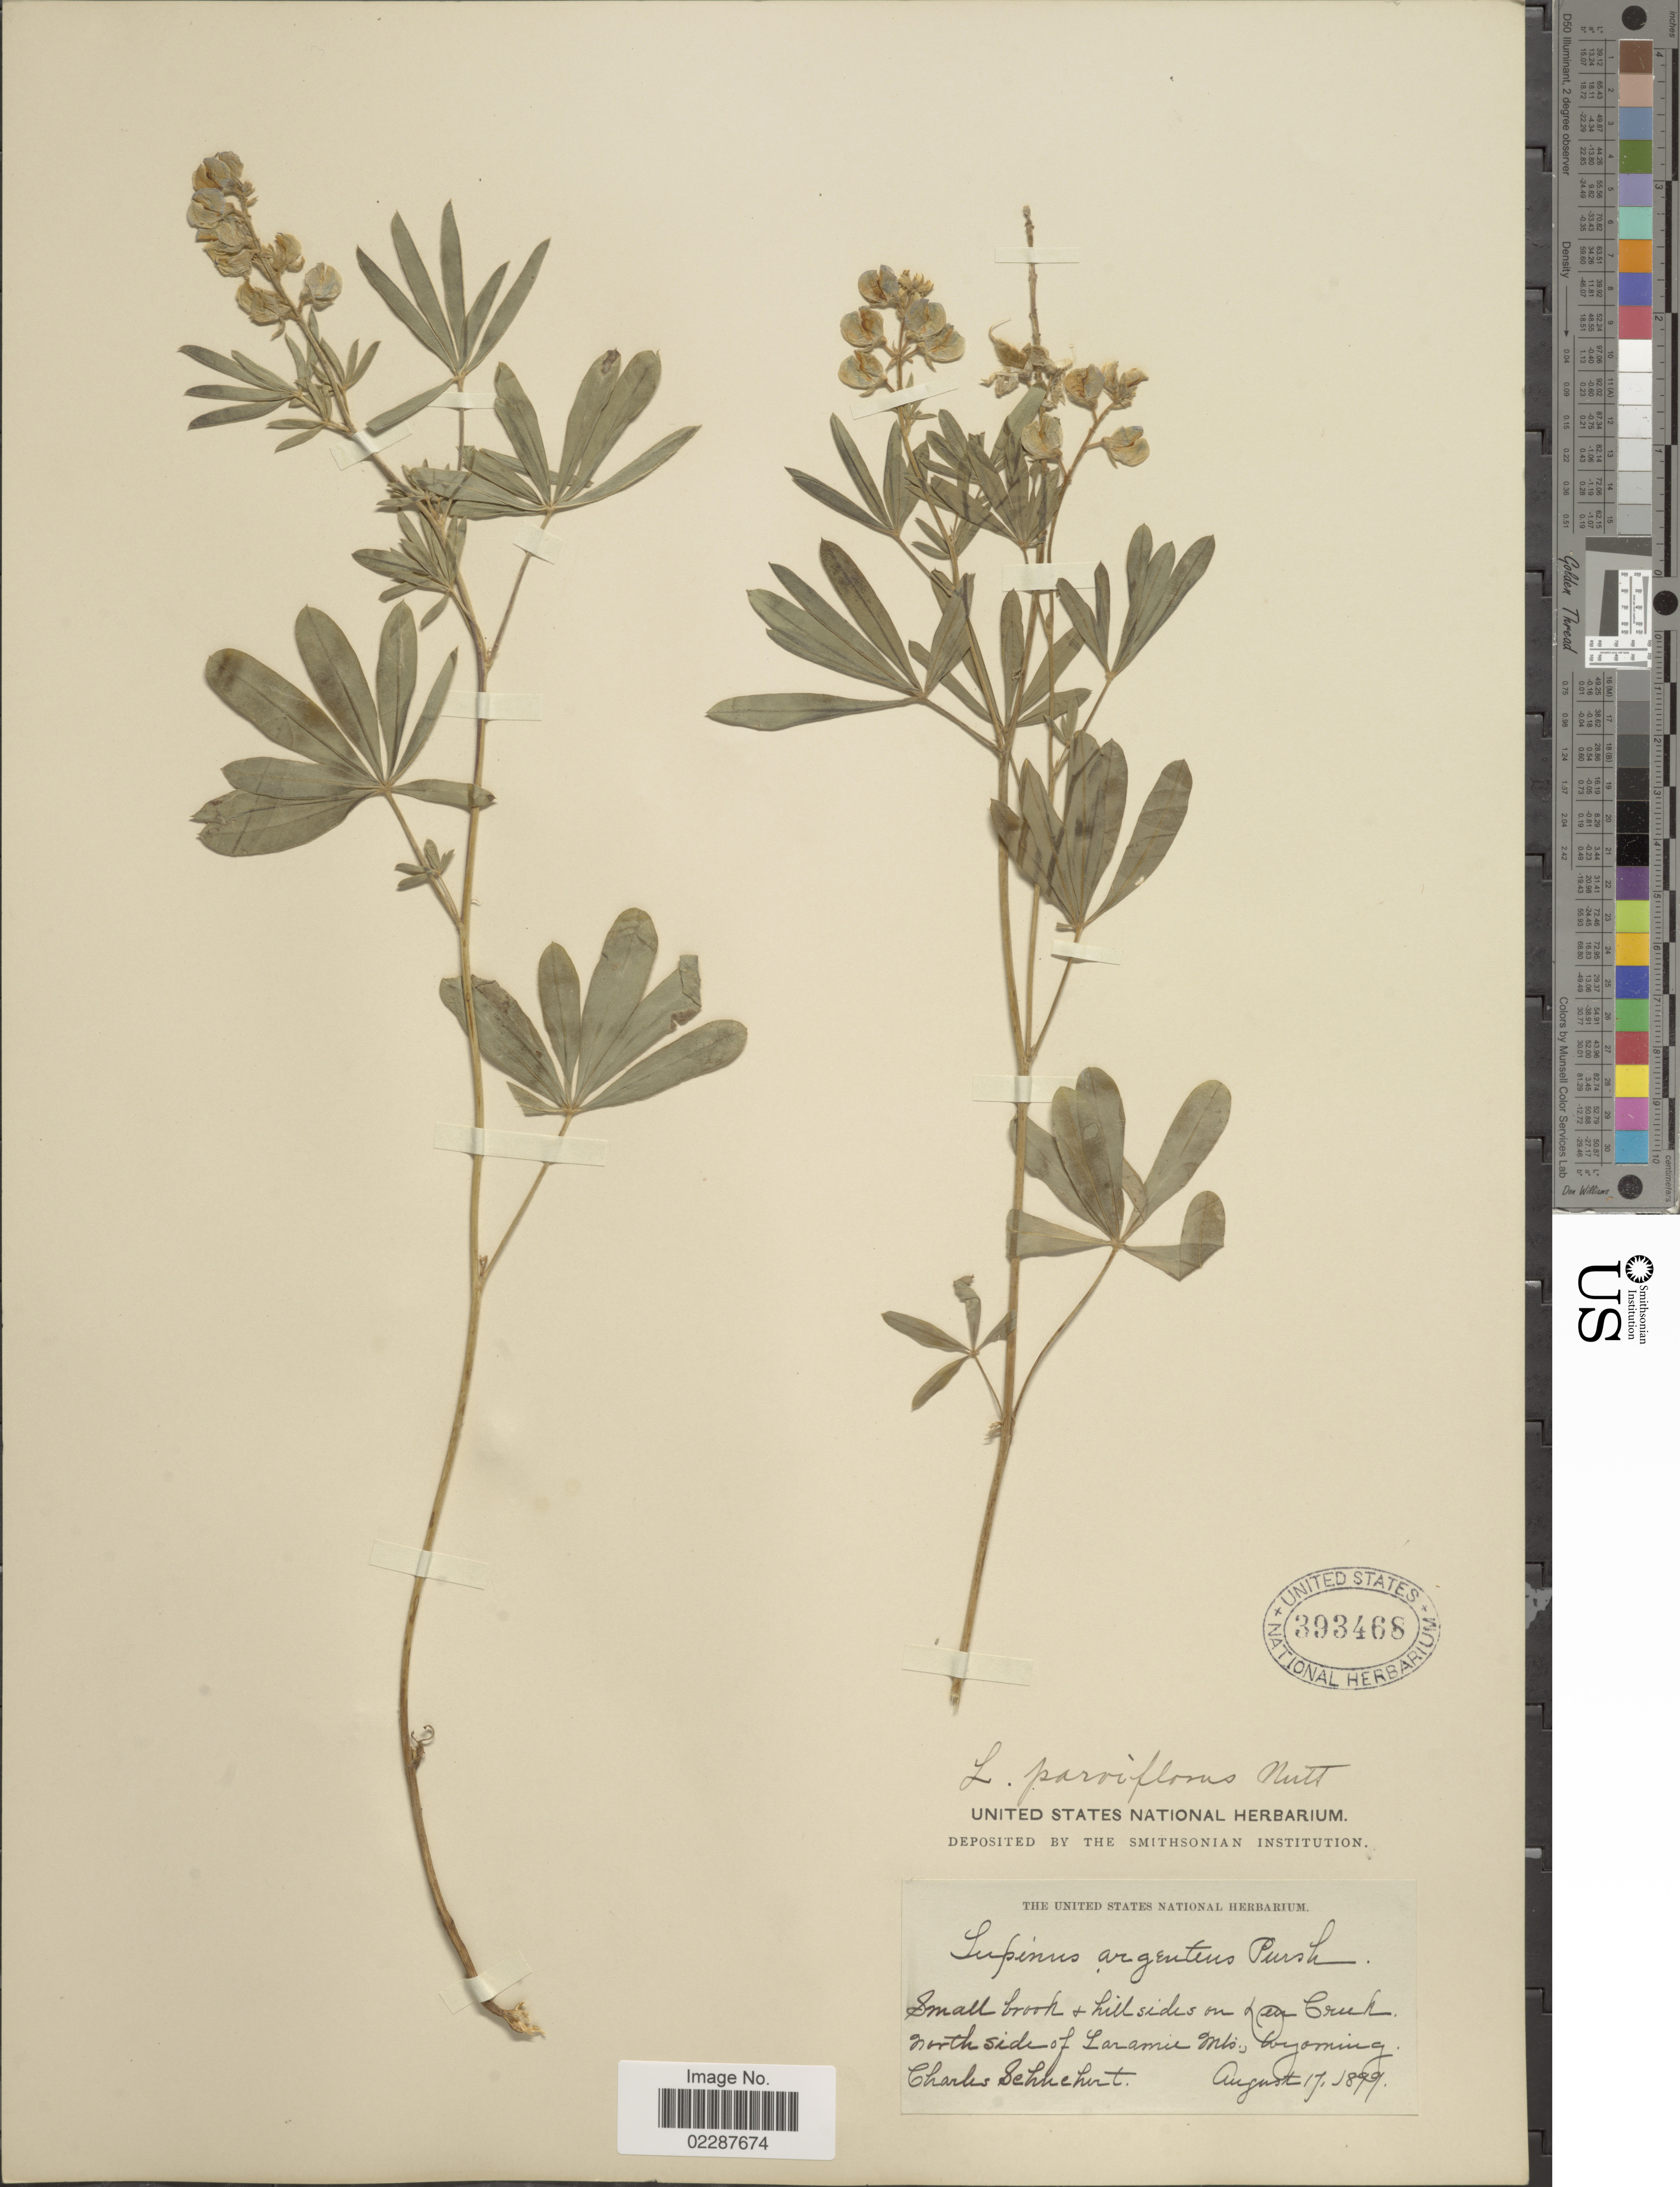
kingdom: Plantae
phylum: Tracheophyta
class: Magnoliopsida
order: Fabales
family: Fabaceae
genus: Lupinus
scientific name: Lupinus spathulatus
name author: Rydb.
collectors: C. Schuchert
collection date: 1899-08-17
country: United States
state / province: Wyoming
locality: Small brook & hillsides on Deer Creek northside of Laramie Mts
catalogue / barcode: US 393468